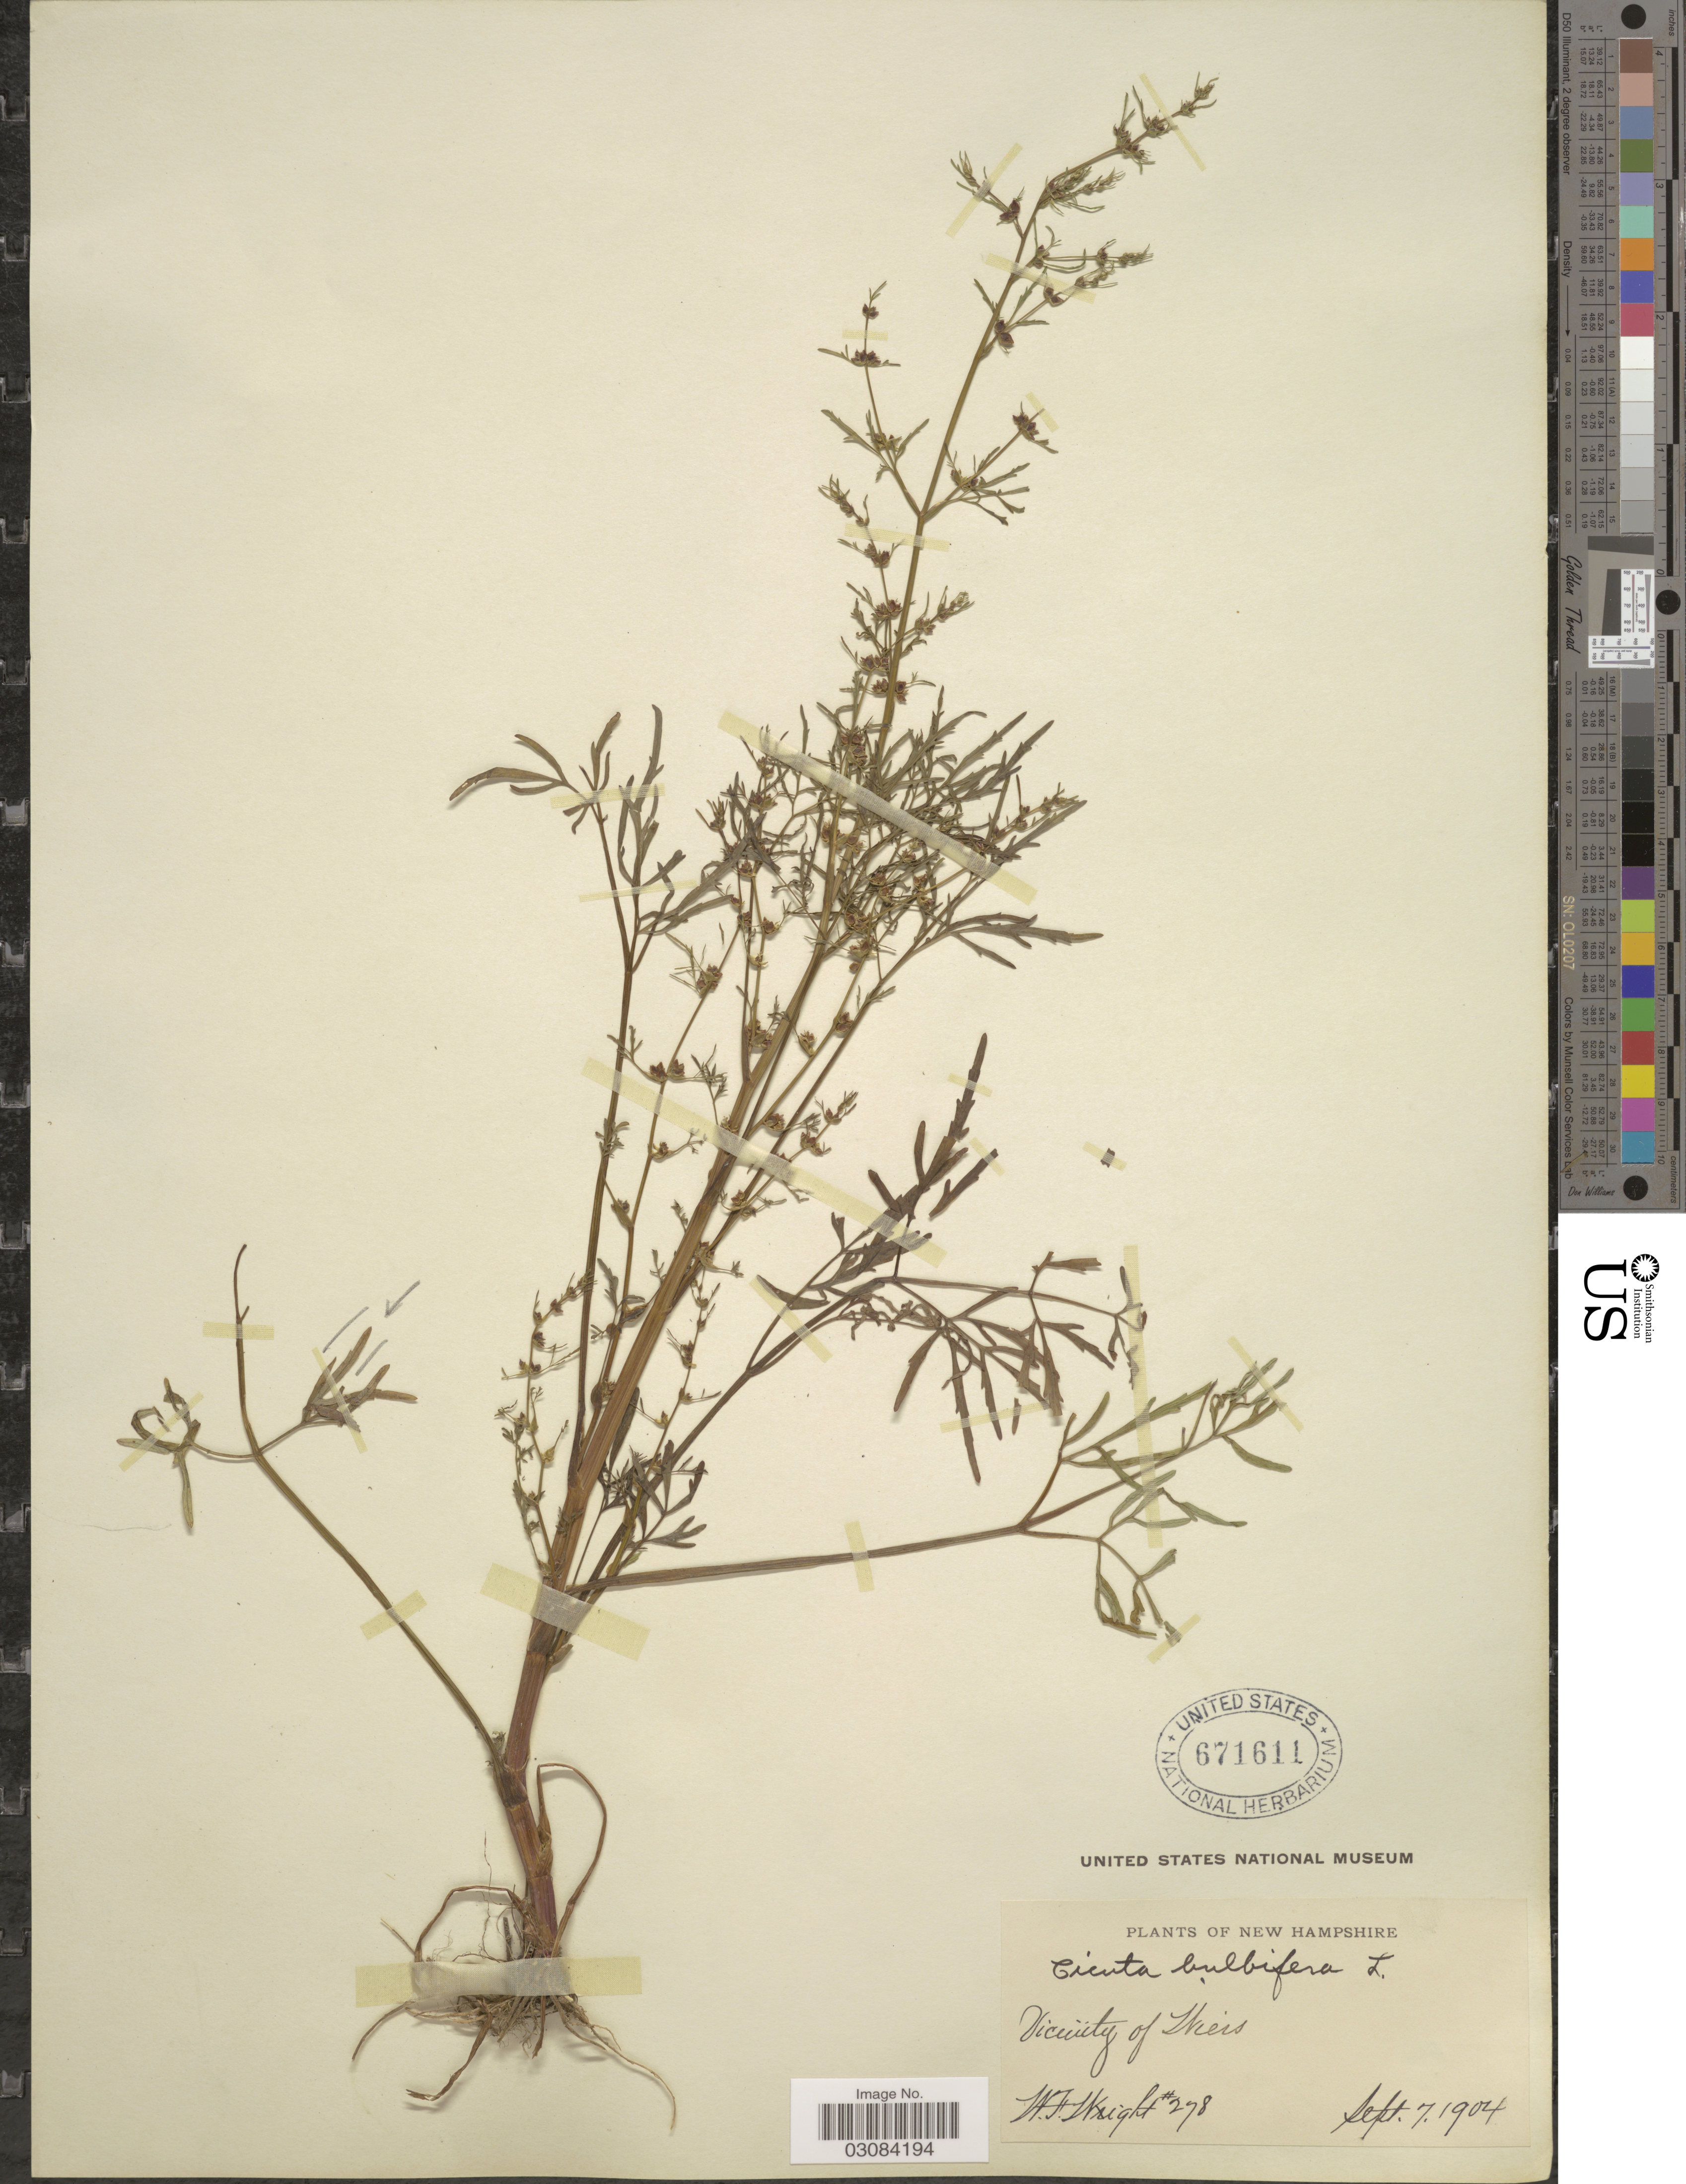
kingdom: Plantae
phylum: Tracheophyta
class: Magnoliopsida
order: Apiales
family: Apiaceae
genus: Cicuta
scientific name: Cicuta bulbifera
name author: L.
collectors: W. F. Wright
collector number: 278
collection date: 1904-09-07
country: United States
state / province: New Hampshire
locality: Vicinity of Weis.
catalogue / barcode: US 671611